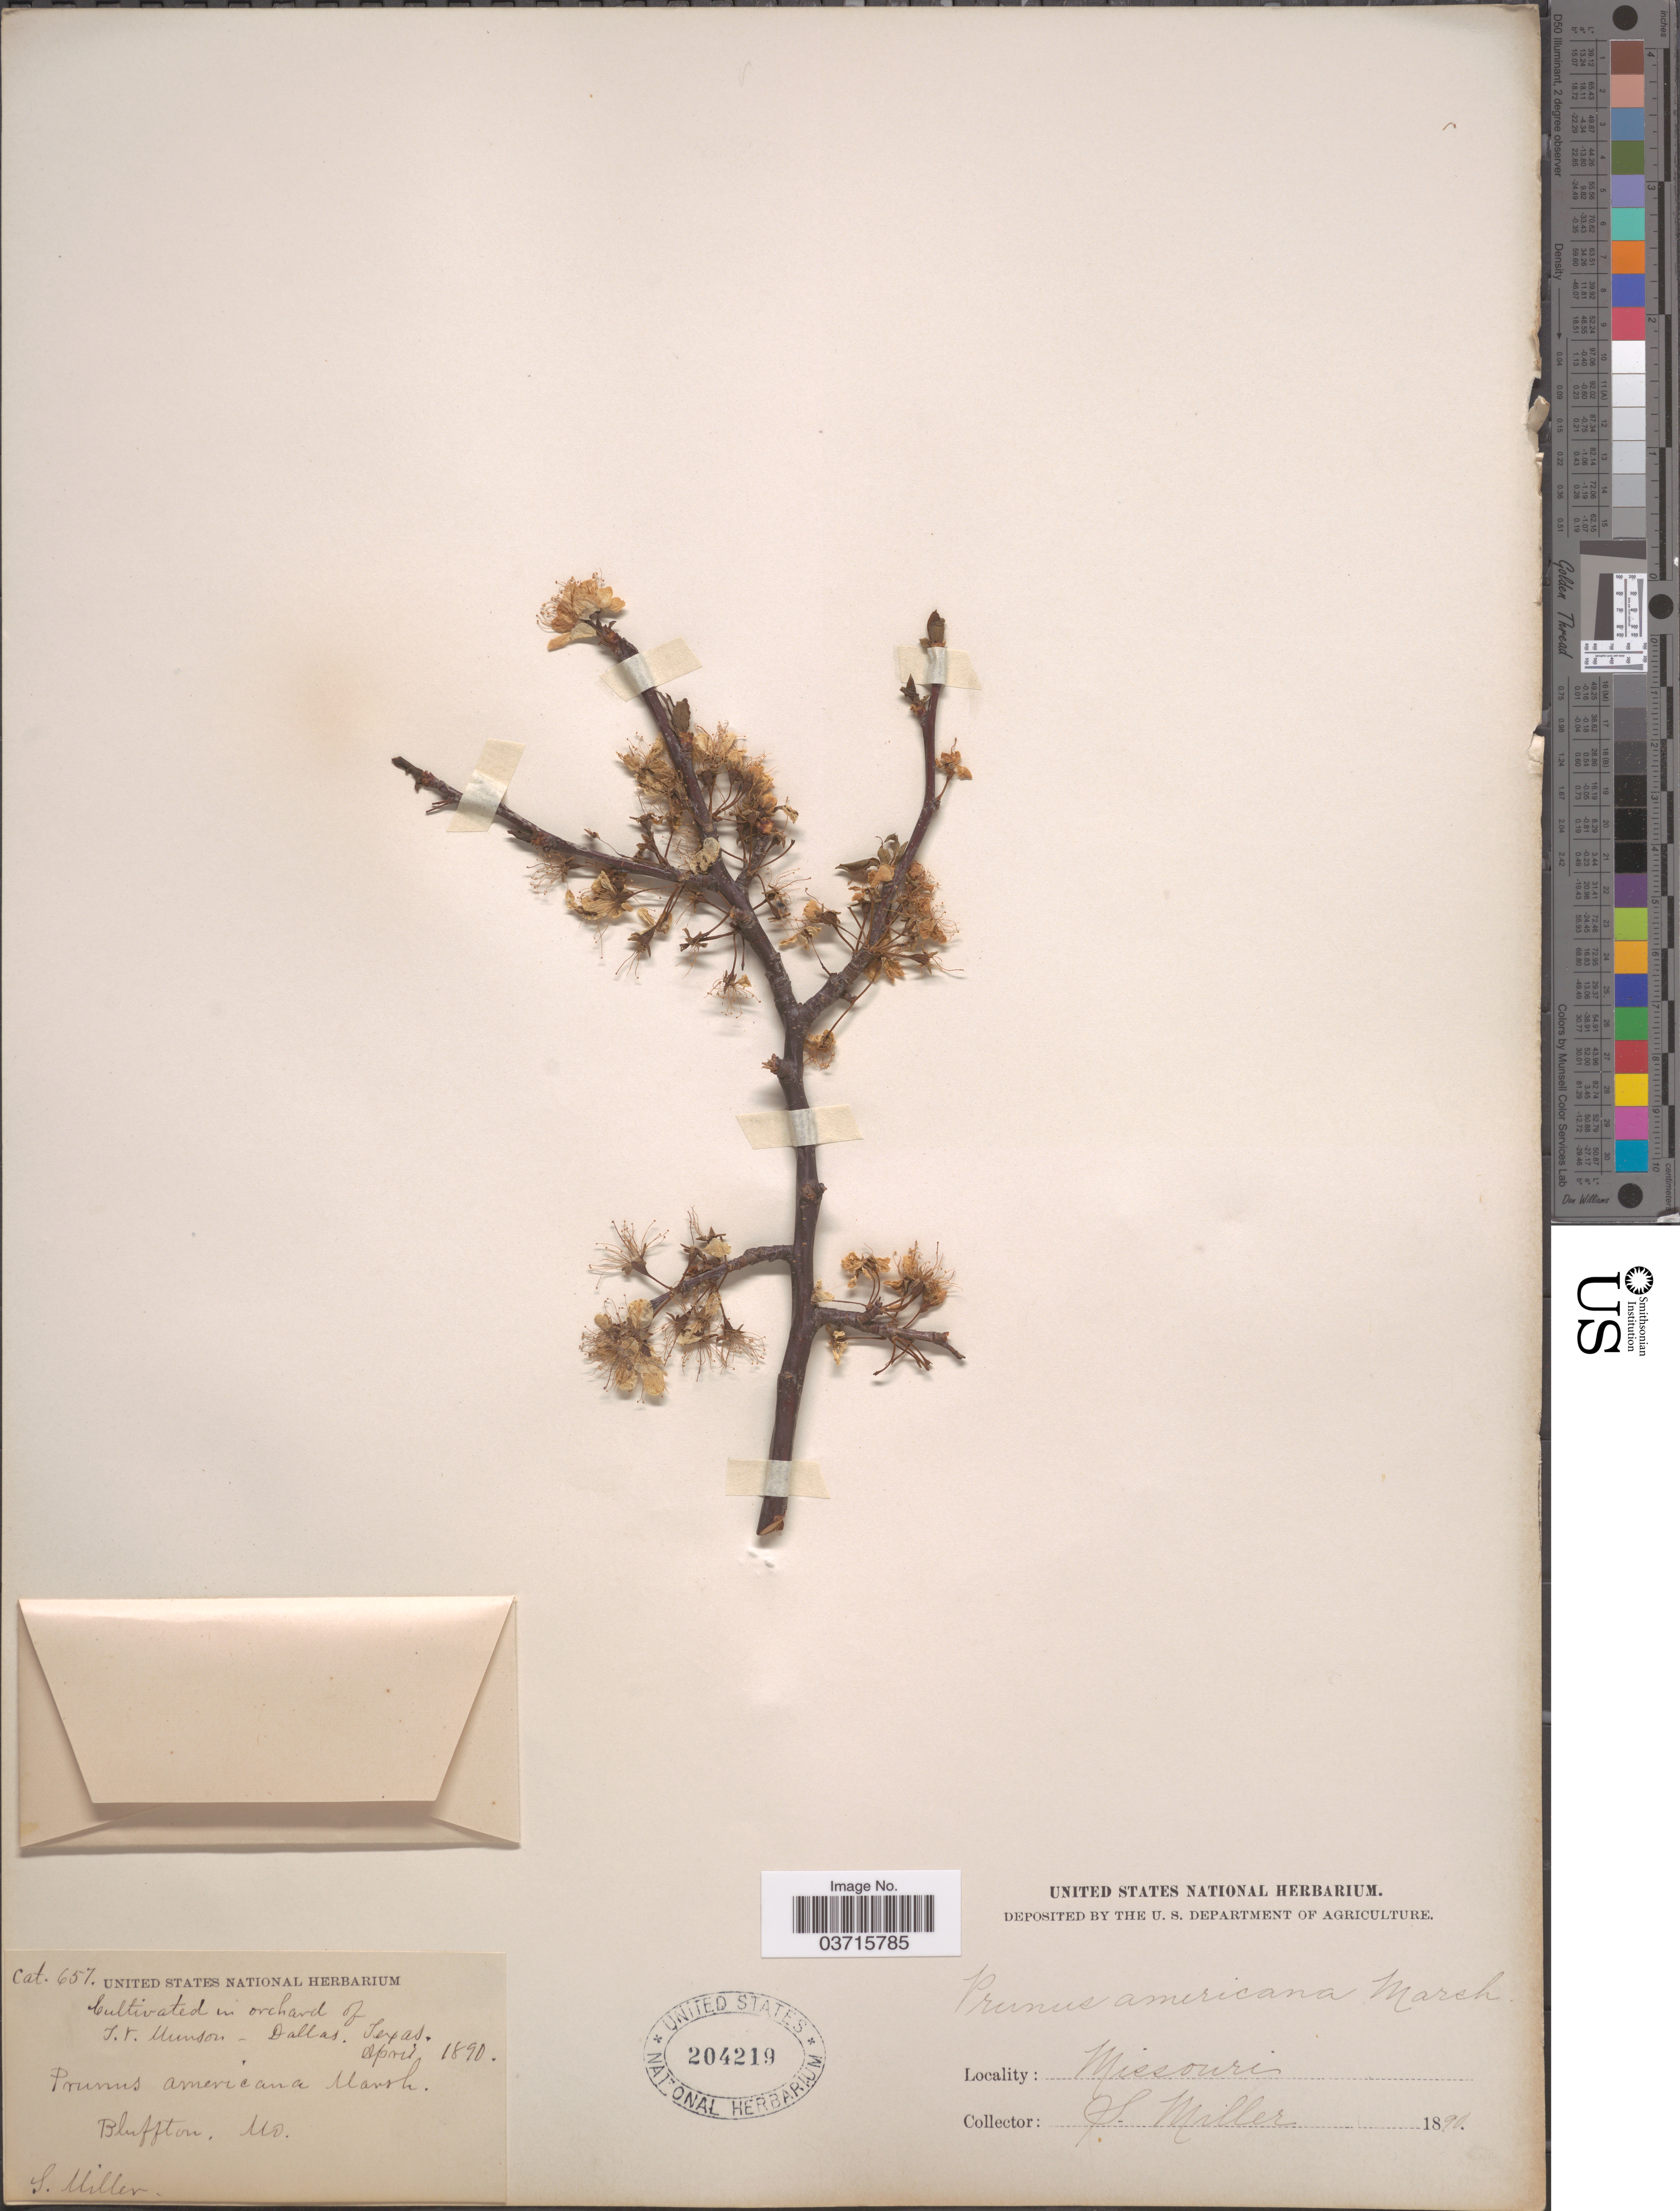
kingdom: Plantae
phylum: Tracheophyta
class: Magnoliopsida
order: Rosales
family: Rosaceae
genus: Prunus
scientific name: Prunus hortulana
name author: L.H. Bailey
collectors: S. Miller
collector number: Cat. 657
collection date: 1890-04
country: United States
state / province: Texas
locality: Cultivated in orchard of T. V. Munson - Dallas.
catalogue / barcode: US 204219